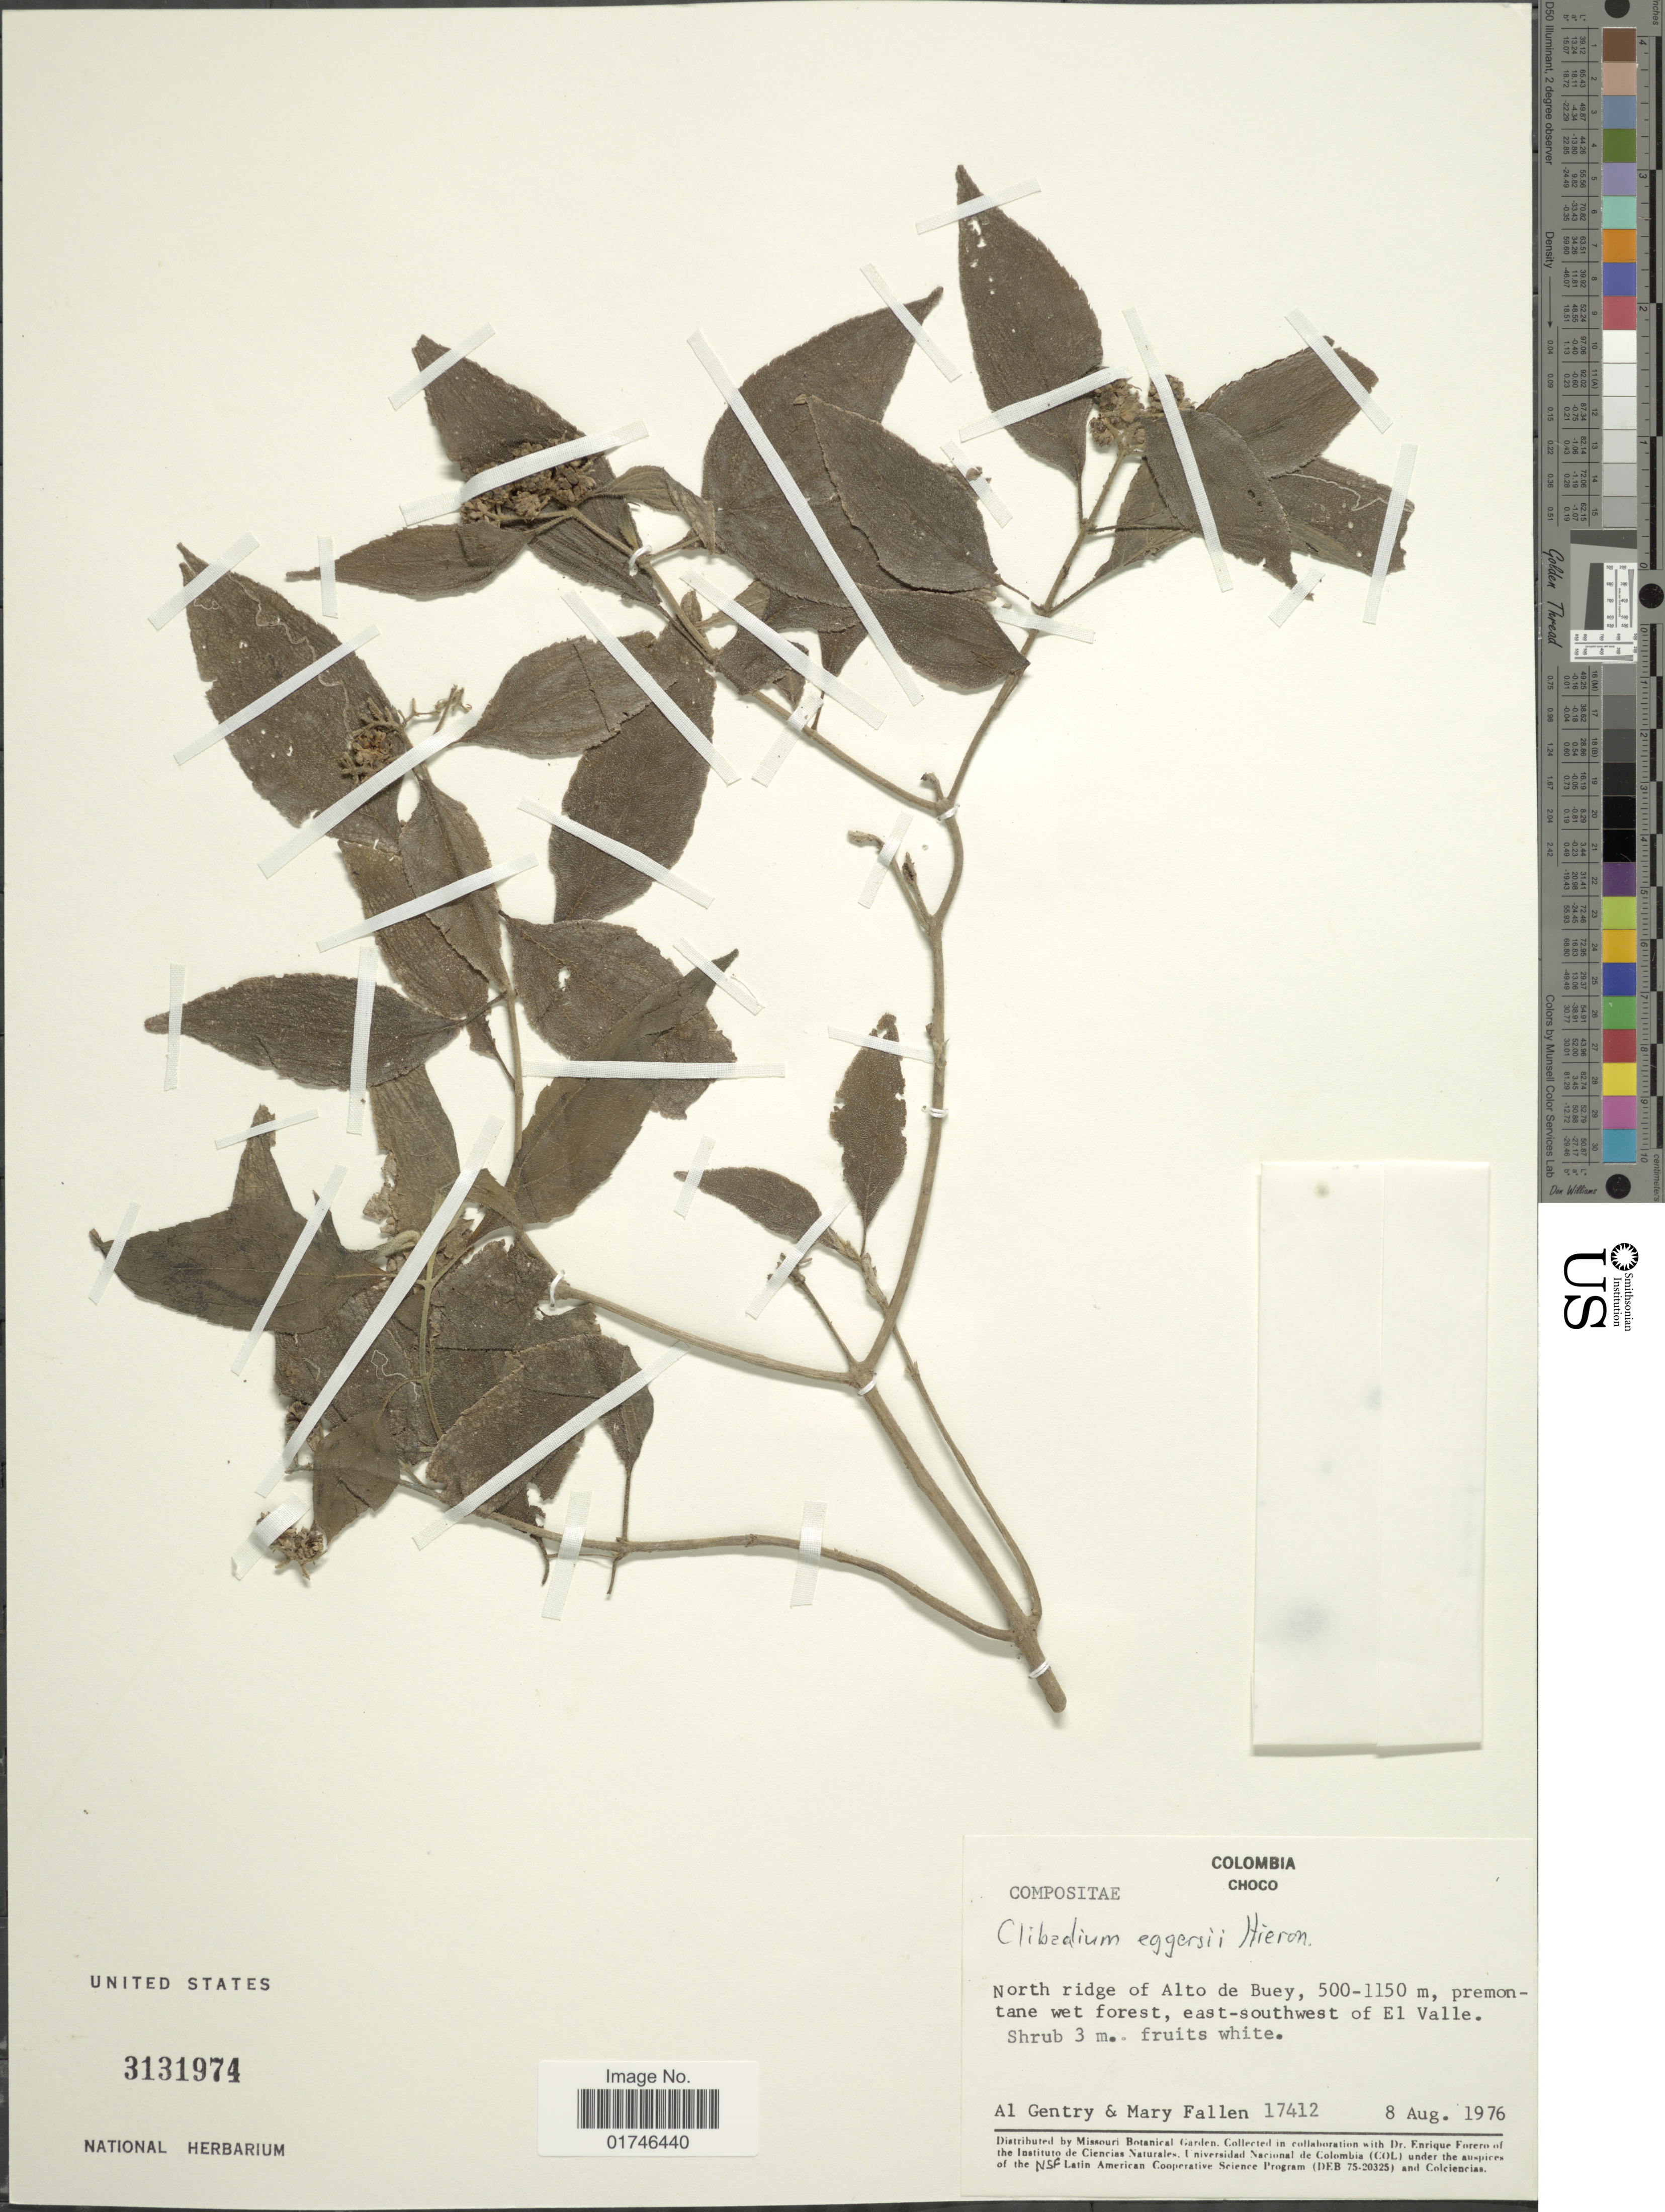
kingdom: Plantae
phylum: Tracheophyta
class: Magnoliopsida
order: Asterales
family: Asteraceae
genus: Clibadium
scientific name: Clibadium eggersii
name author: Hieron.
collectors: A. H. Gentry & M. Fallen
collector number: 17412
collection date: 1976-08-08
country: Colombia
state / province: Chocó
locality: North ridge of Alto de Buey. Premontane wet forest, east-southwest of El Valle.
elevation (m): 500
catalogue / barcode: US 3131974